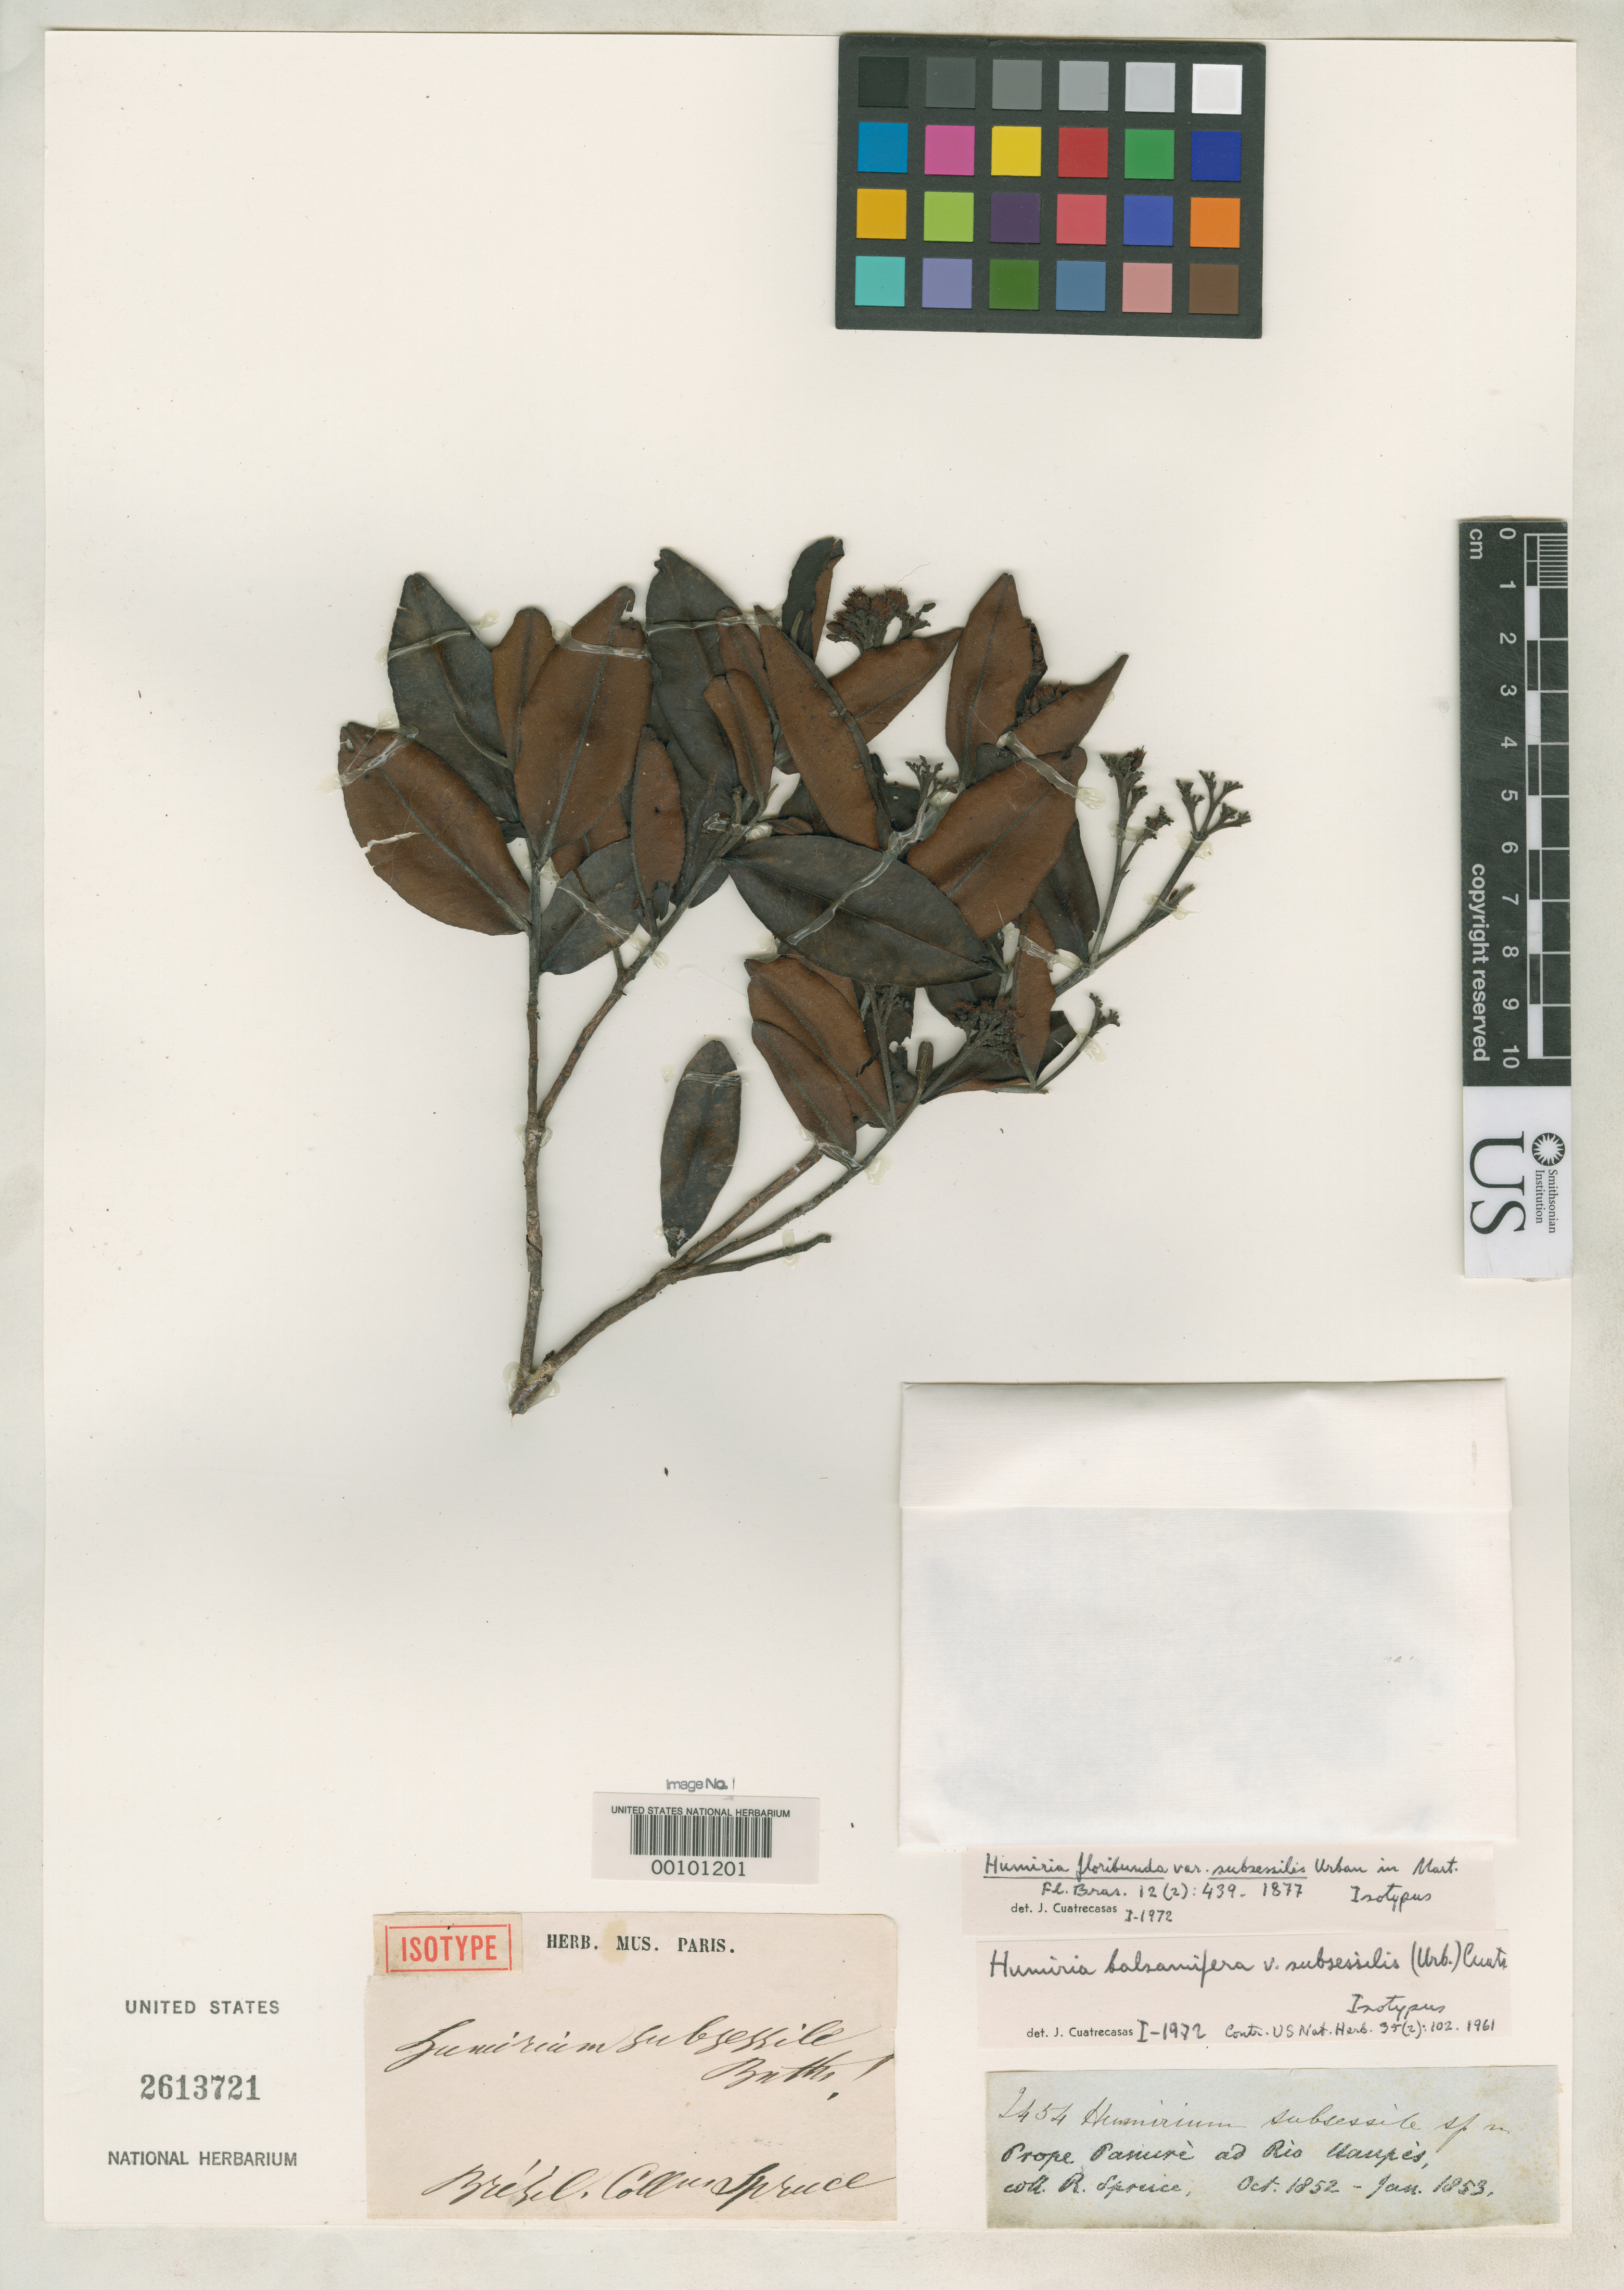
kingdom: Plantae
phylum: Tracheophyta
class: Magnoliopsida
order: Malpighiales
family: Humiriaceae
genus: Humiria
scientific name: Humiria floribunda var. subsessilis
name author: Urb. in Mart.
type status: Isotype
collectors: R. Spruce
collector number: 2454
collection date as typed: Oct 1852 to -- Jan 1852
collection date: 1852-01/1852-10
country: Brazil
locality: Panure, Rio Vaupes.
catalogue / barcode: US 2613721